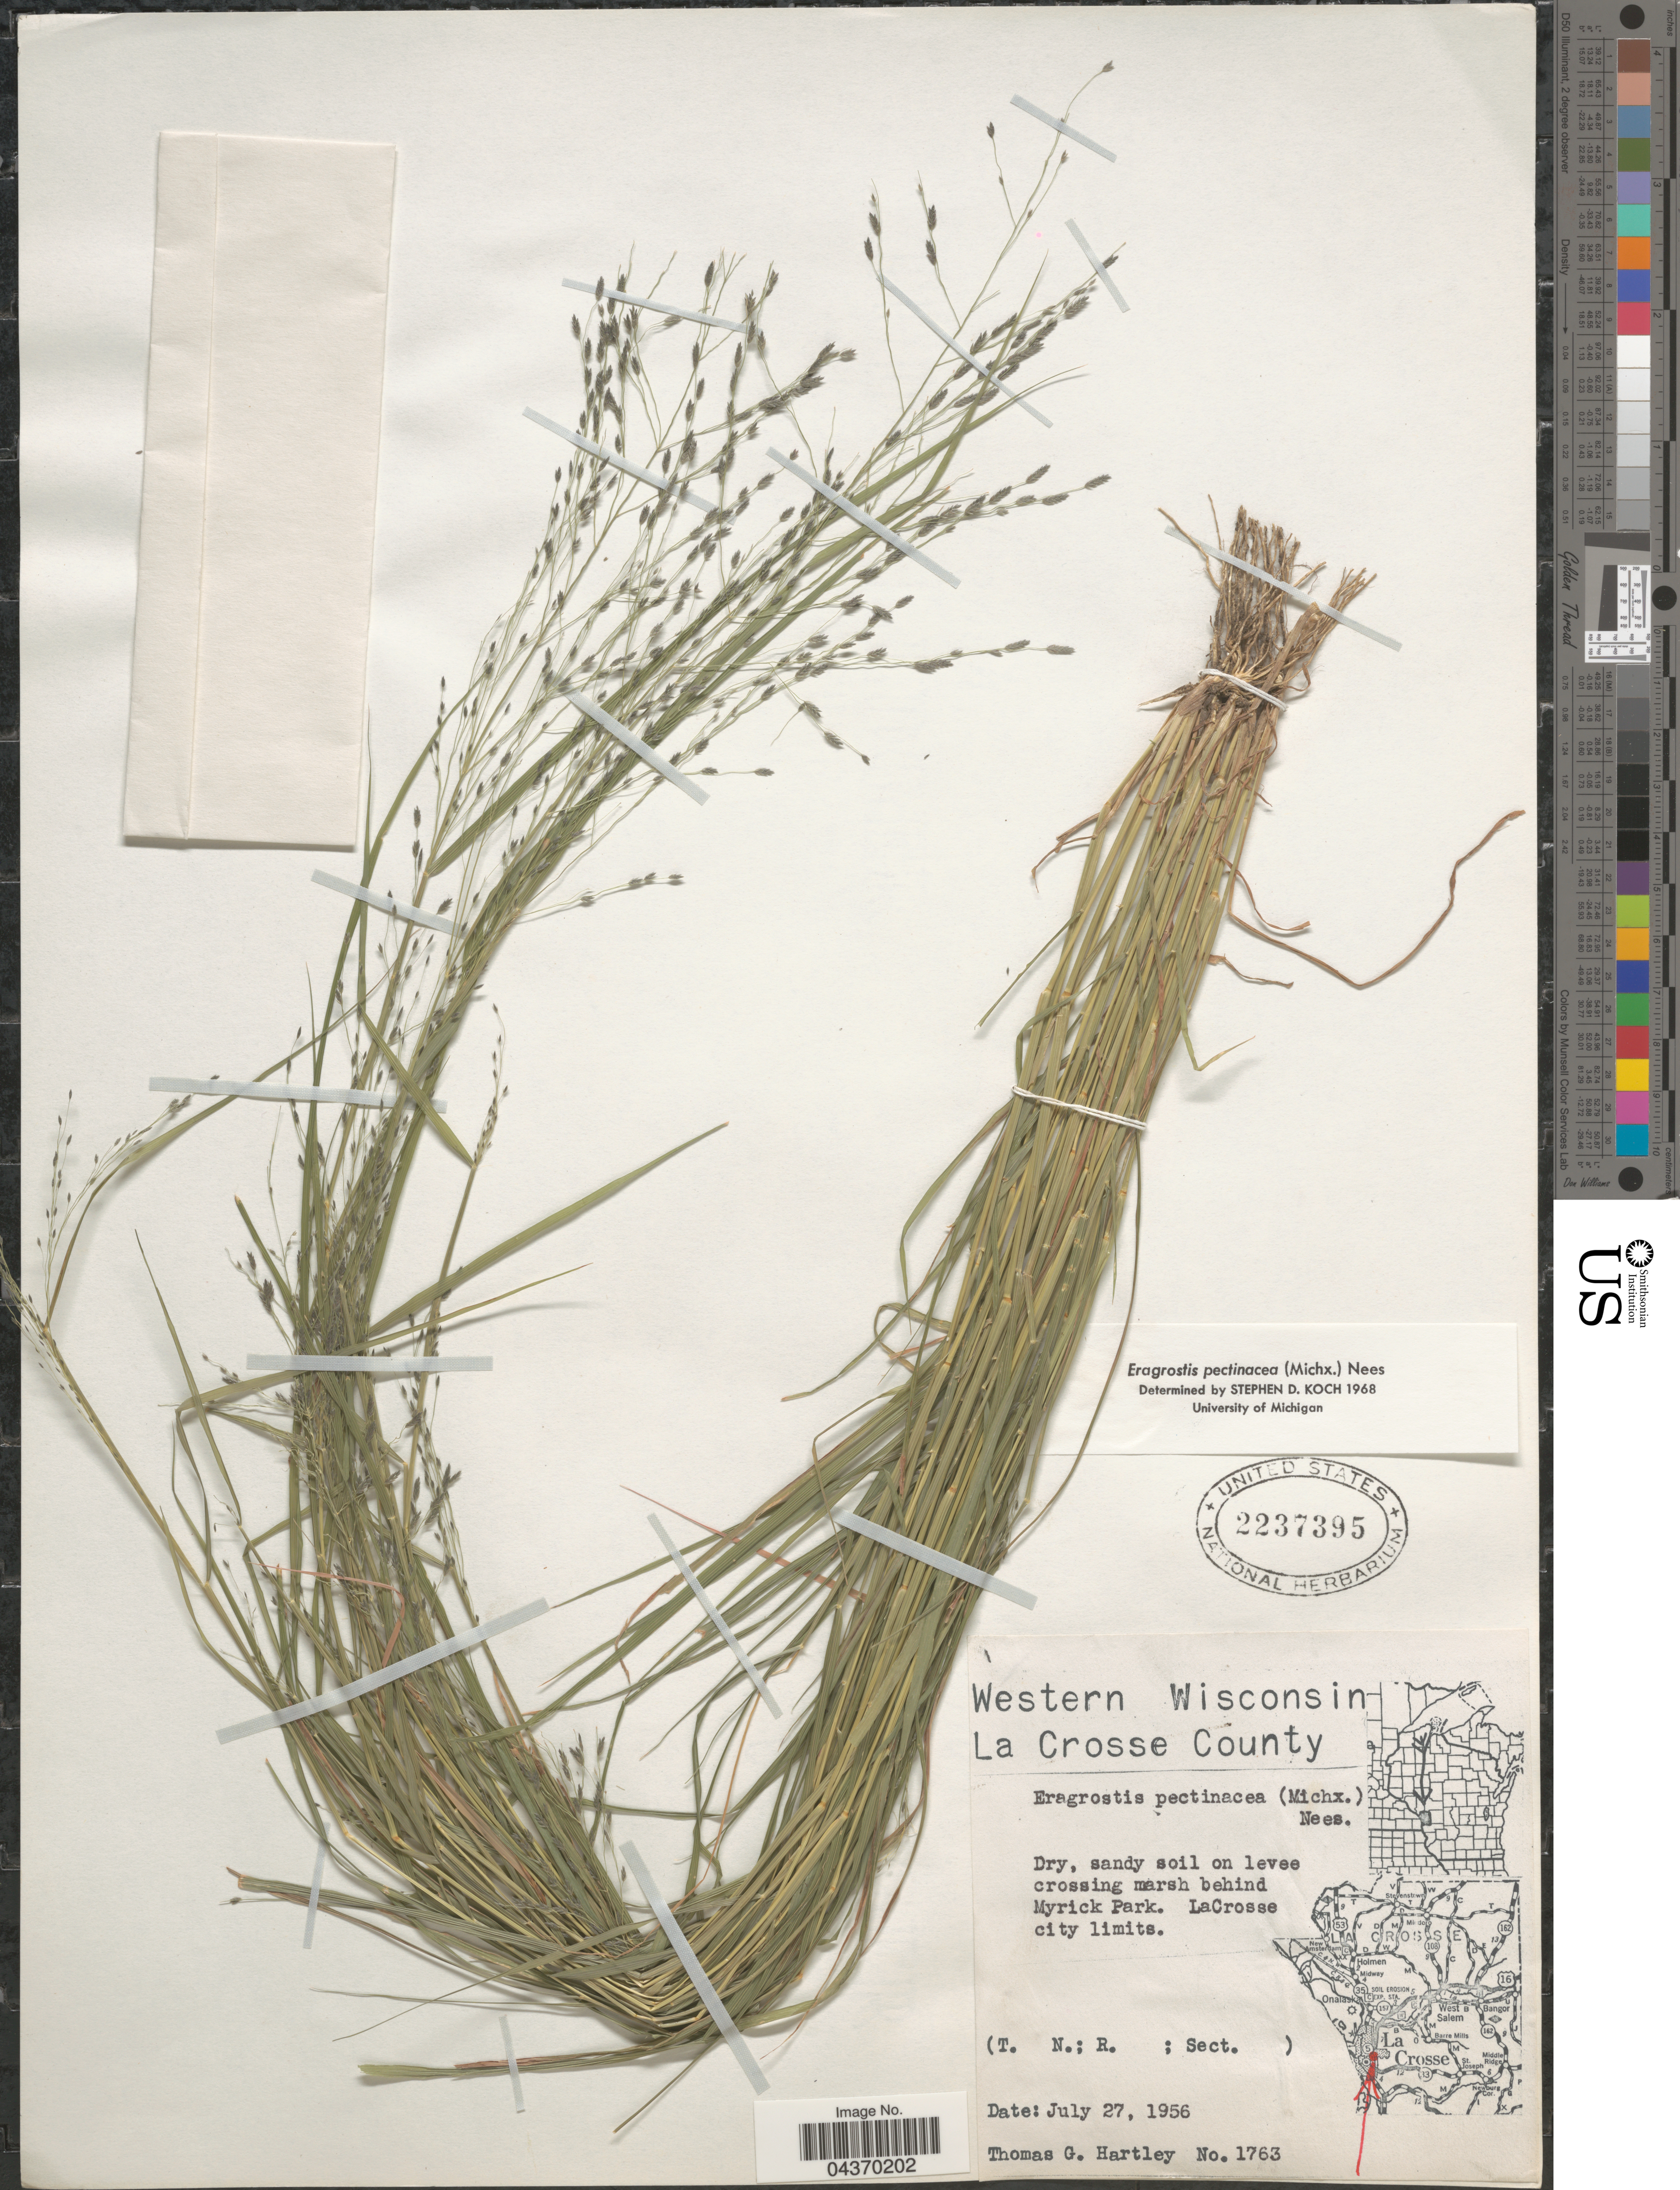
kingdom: Plantae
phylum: Tracheophyta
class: Liliopsida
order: Poales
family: Poaceae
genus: Eragrostis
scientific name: Eragrostis pectinacea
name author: (Michx.) Nees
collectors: T. G. Hartley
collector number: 1763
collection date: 1956-07-27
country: United States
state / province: Wisconsin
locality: Western Wisconsin. La Crosse County. Dry, sandy soil on levee crossing marsh behind Myrick Park. LaCrosse city limits.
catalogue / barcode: US 2237395